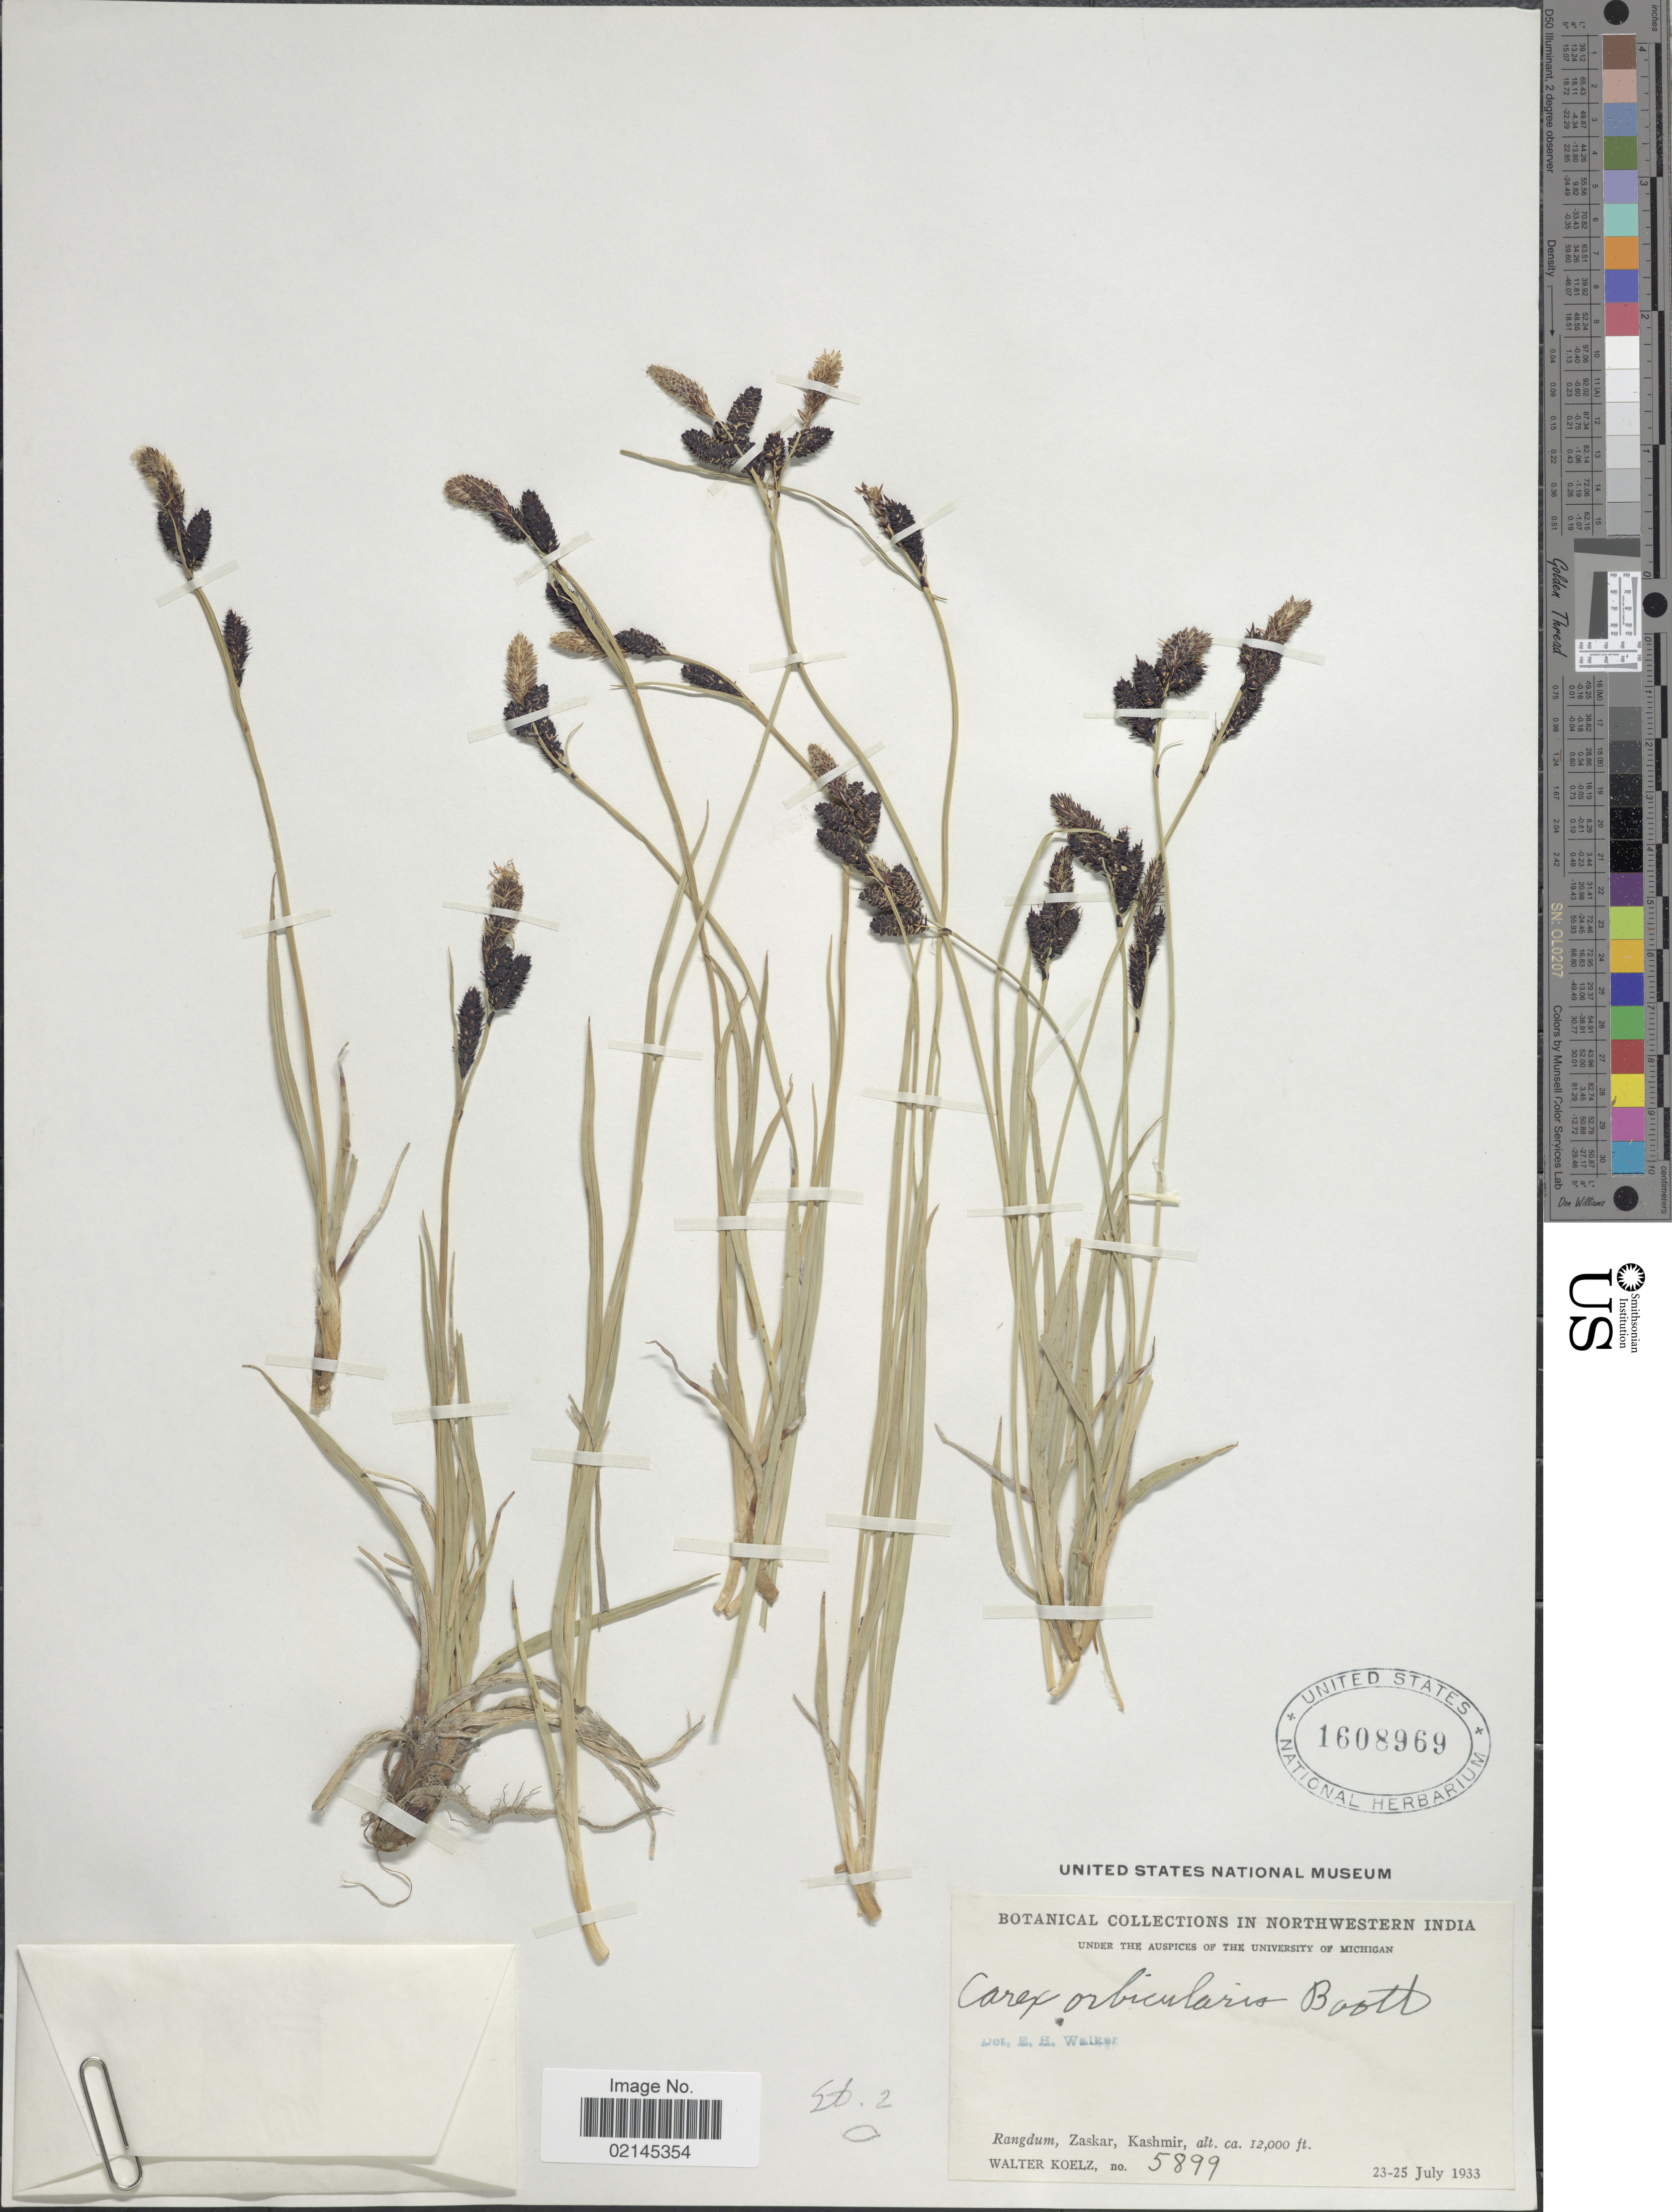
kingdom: Plantae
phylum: Tracheophyta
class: Liliopsida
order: Poales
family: Cyperaceae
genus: Carex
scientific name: Carex orbicularis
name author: Boott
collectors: W. N. Koelz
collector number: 5899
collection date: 1933-07-23/1933-07-25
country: India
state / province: Jammu and Kashmir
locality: Northwestern India. Rangdum, Zaskar, Kashmir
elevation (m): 3658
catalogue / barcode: US 1608969